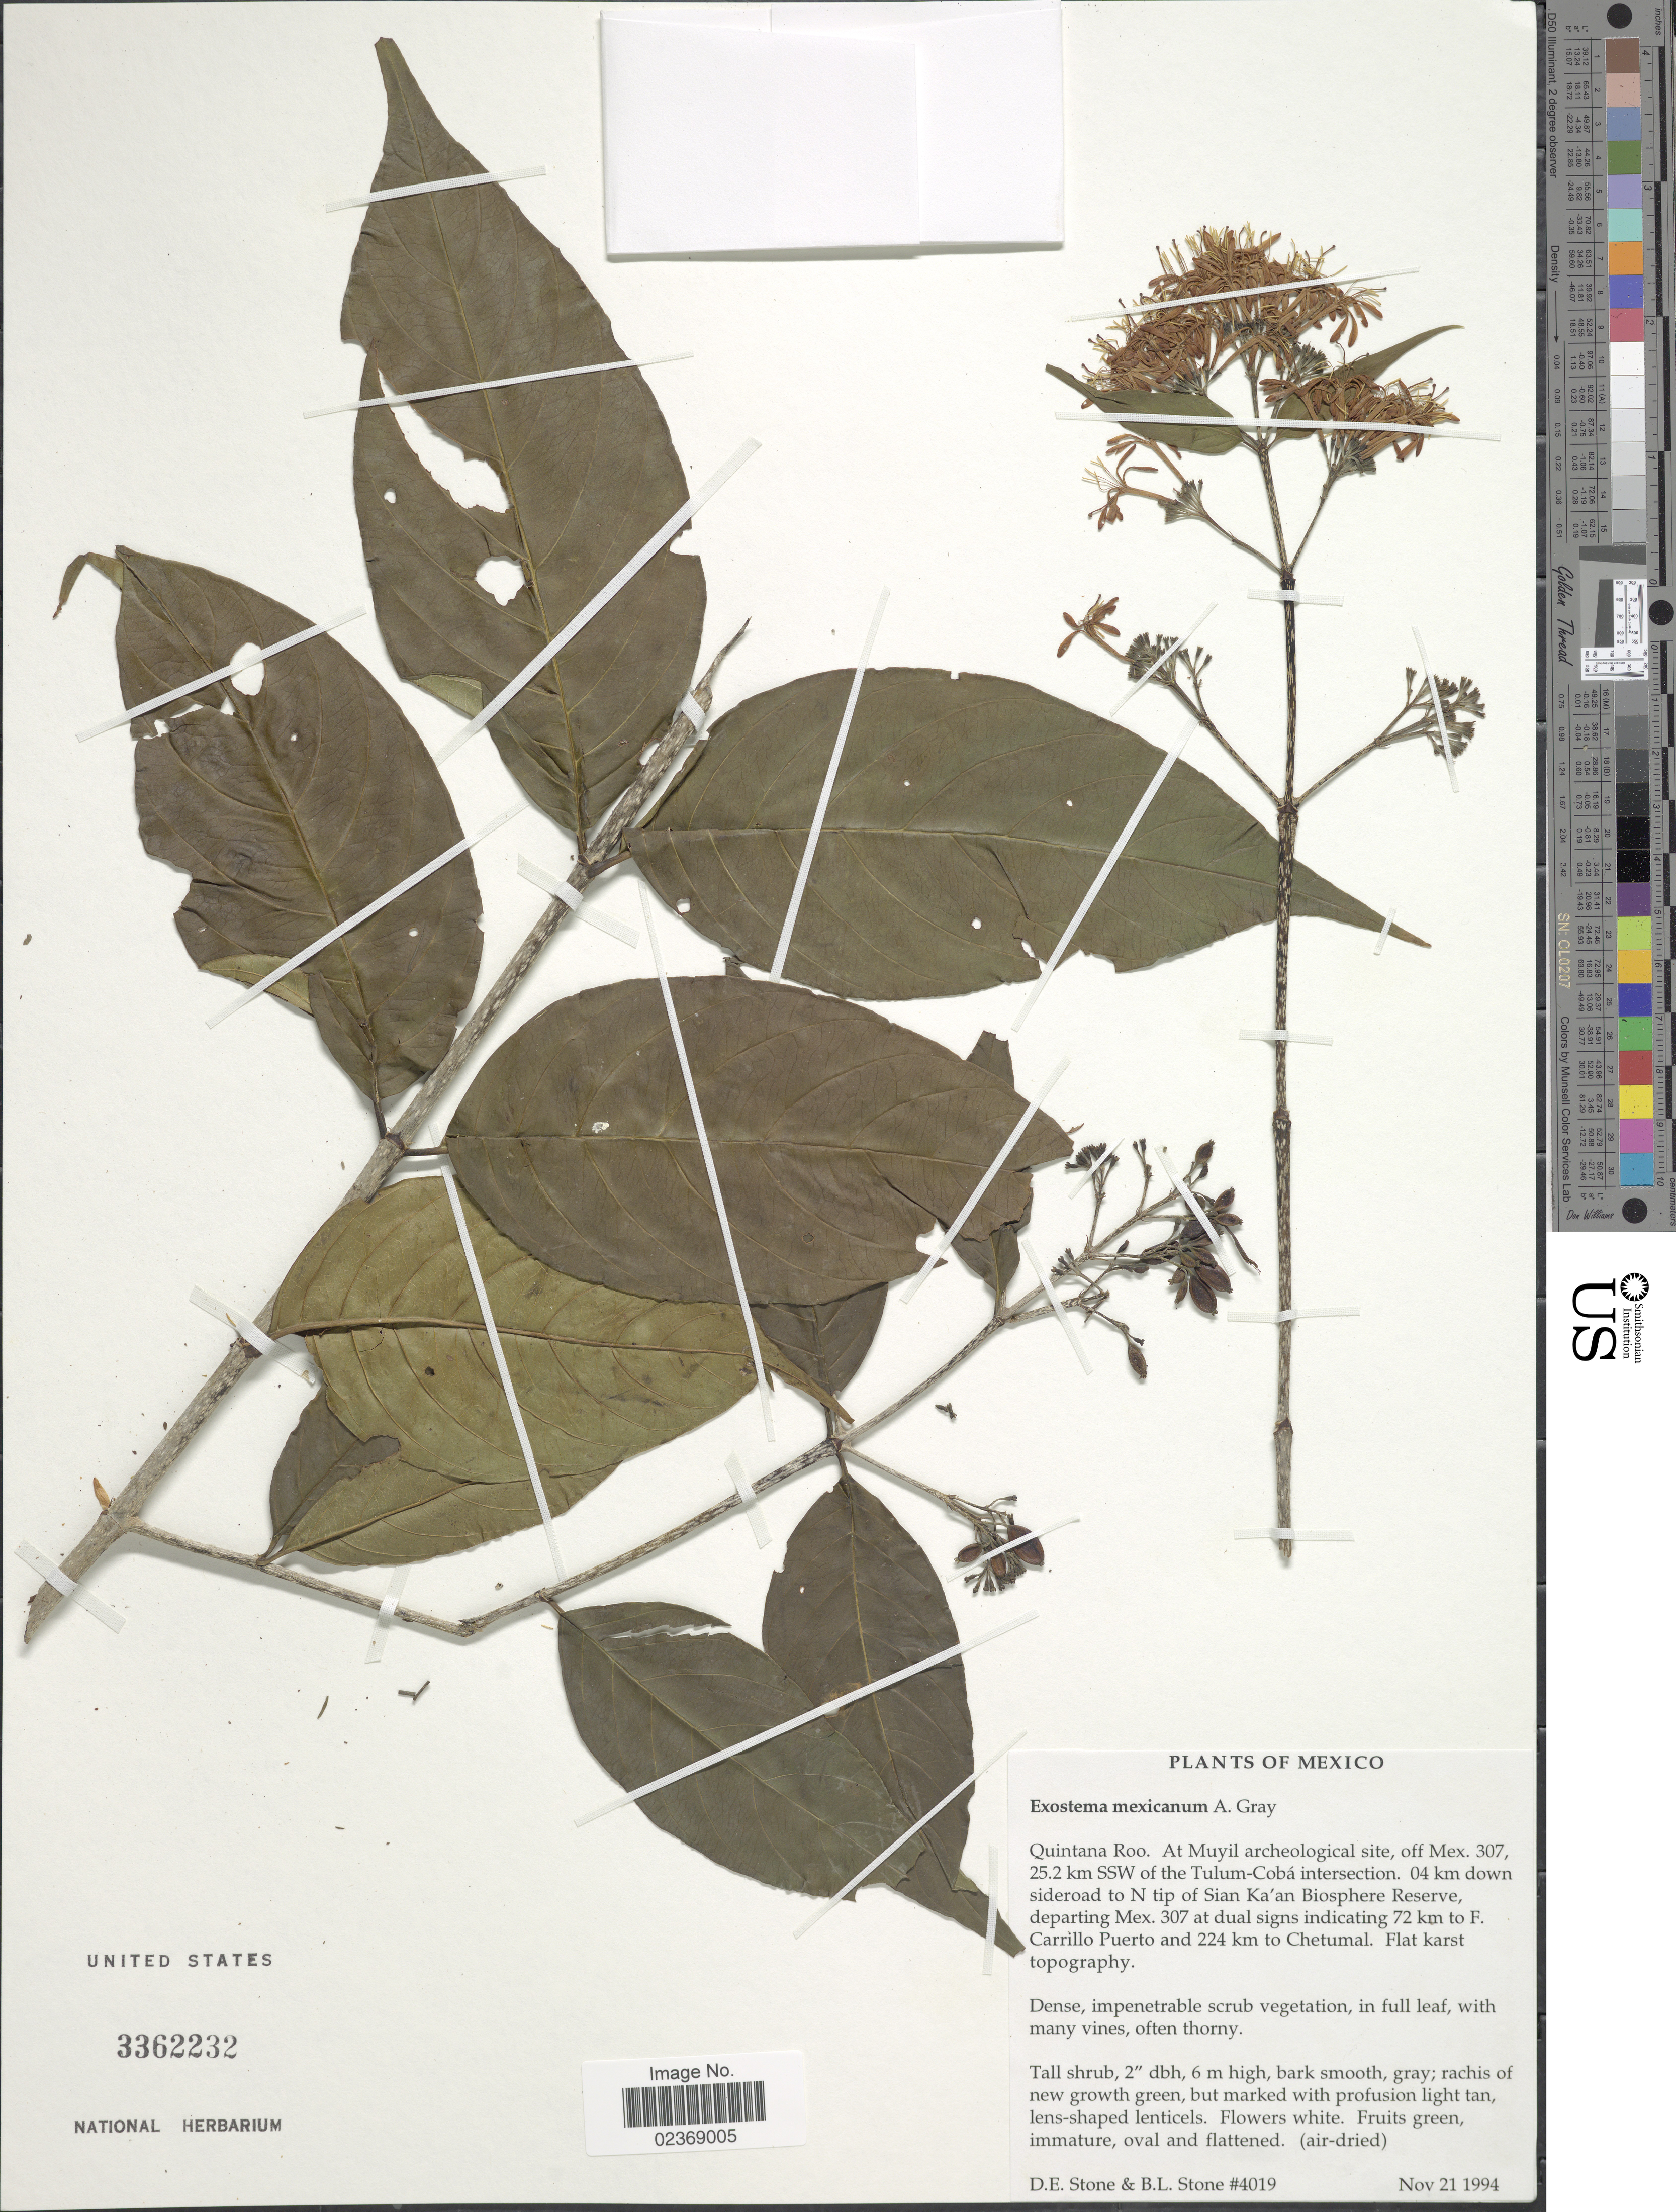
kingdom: Plantae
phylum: Tracheophyta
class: Magnoliopsida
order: Gentianales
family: Rubiaceae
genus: Exostema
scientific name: Exostema mexicanum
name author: A. Gray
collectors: D. E. Stone & B. L. Stone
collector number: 4019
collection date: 1994-11-21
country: Mexico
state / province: Quintana Roo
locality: At Muyil archeological site, off Mex. 307, 25.2 km SSW of the Tulum-Cobá intersection. 04 km down sideroad to N tip of Sian Ka'an Biosphere Reserve, departing Mex. 307 at dual signs indicating 72 km to F. Carrillo Puerto and 224 km to Chetamal. Flat karst topograhic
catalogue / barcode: US 3362232